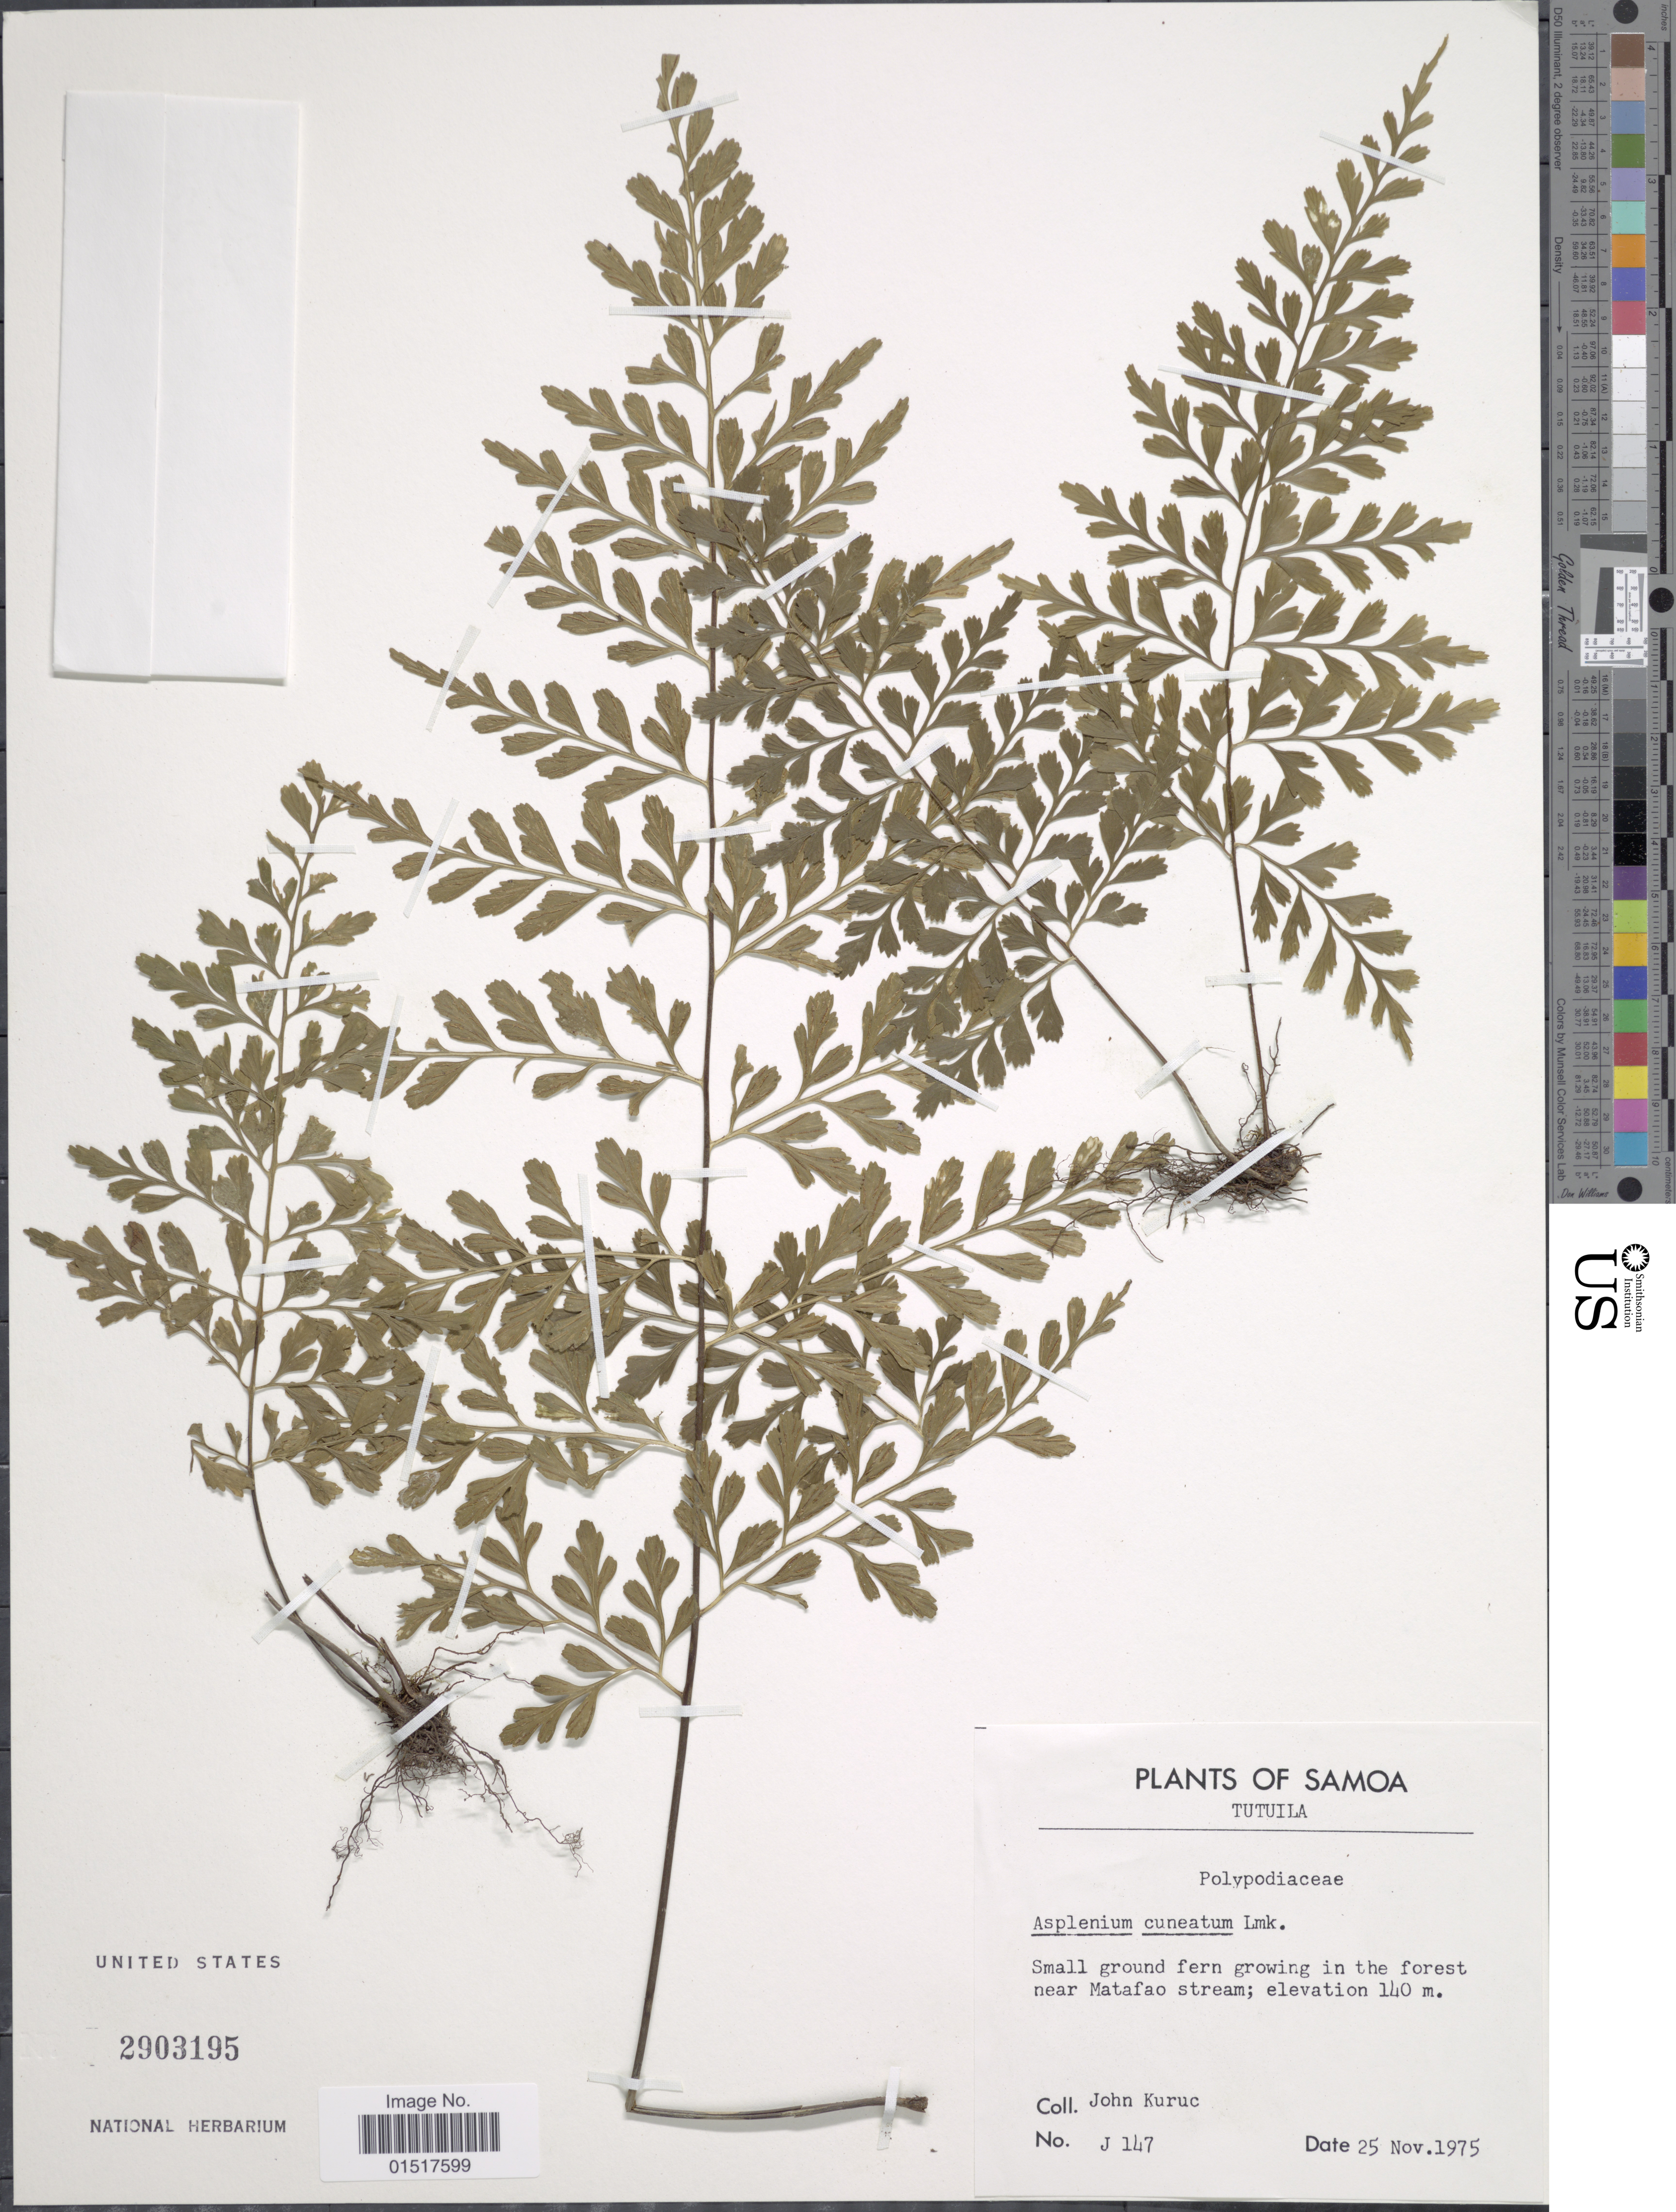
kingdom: Plantae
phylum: Tracheophyta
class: Polypodiopsida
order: Polypodiales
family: Aspleniaceae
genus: Asplenium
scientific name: Asplenium cuneatum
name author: Lam.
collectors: J. Kuruc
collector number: J 147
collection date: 1975-11-25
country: American Samoa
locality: Samo0a. Tutuila. Small ground fern growing in the forest near Matafao stream.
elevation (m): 140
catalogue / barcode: US 2903195